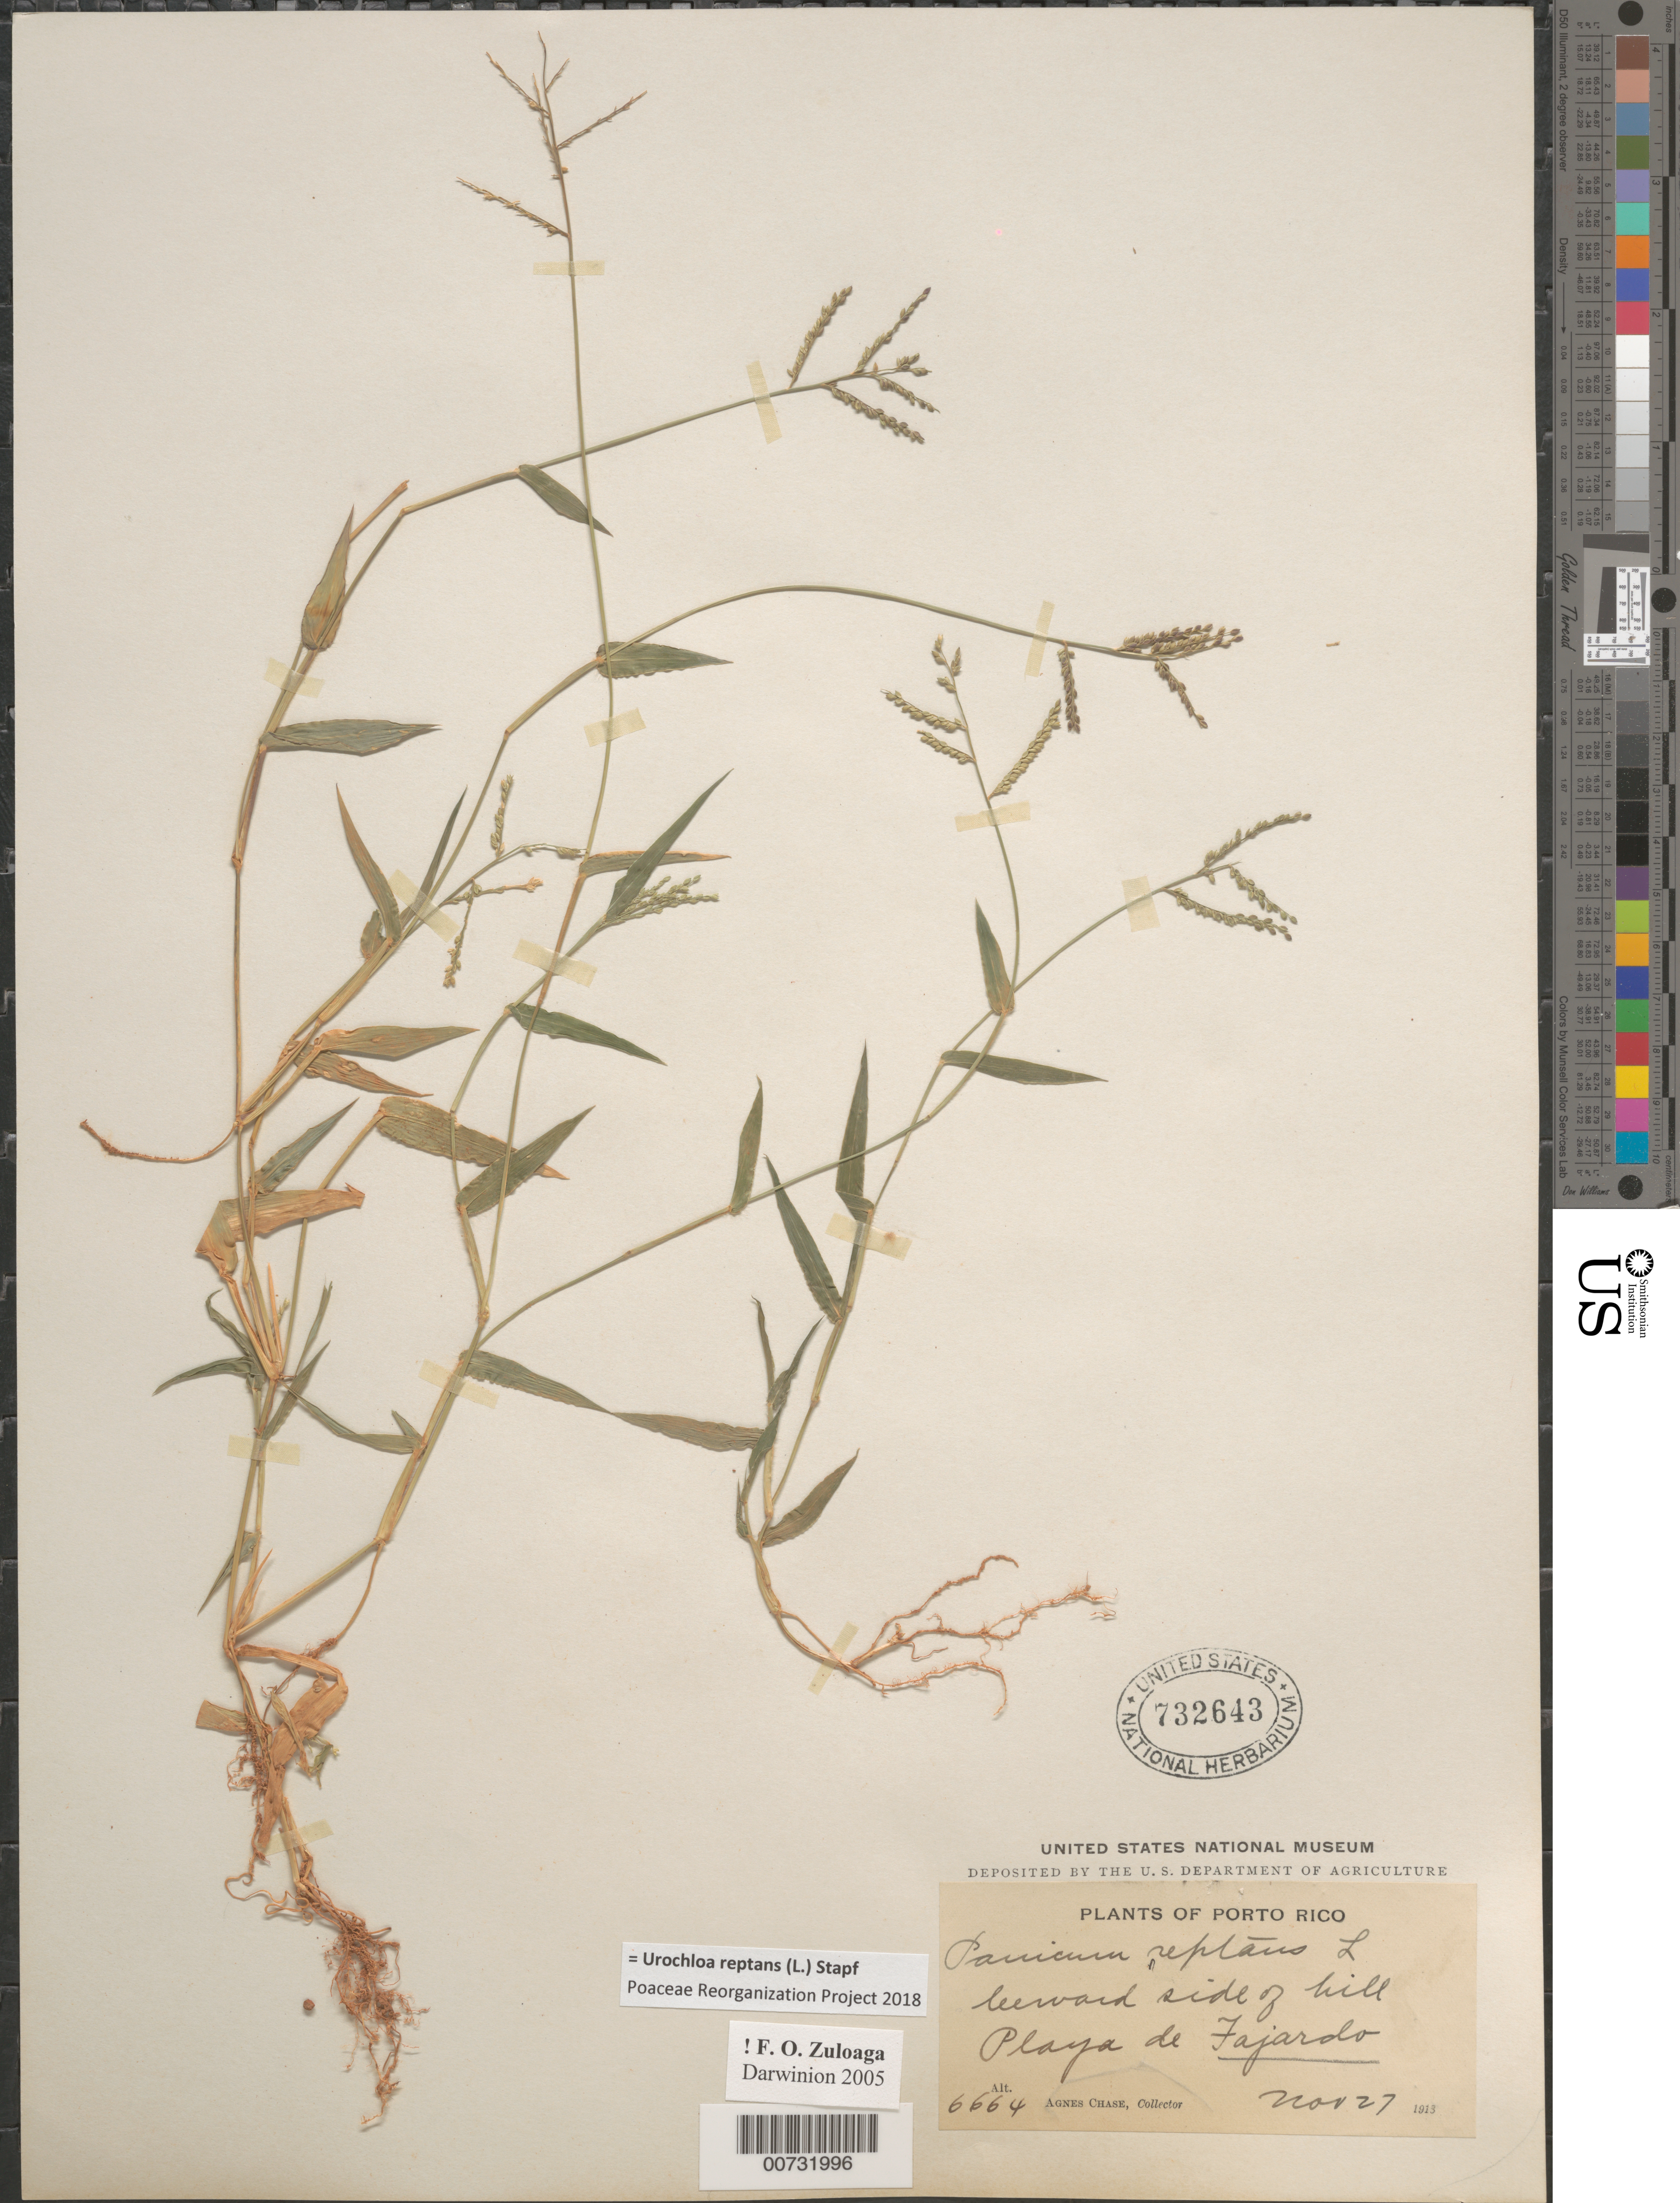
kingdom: Plantae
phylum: Tracheophyta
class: Liliopsida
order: Poales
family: Poaceae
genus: Urochloa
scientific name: Urochloa reptans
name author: (L.) Stapf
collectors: A. Chase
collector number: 6664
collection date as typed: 27 Nov 1913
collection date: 1913-11-27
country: Puerto Rico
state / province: Fajardo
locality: Playa de Fajardo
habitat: Leeward side of hill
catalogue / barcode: US 732643